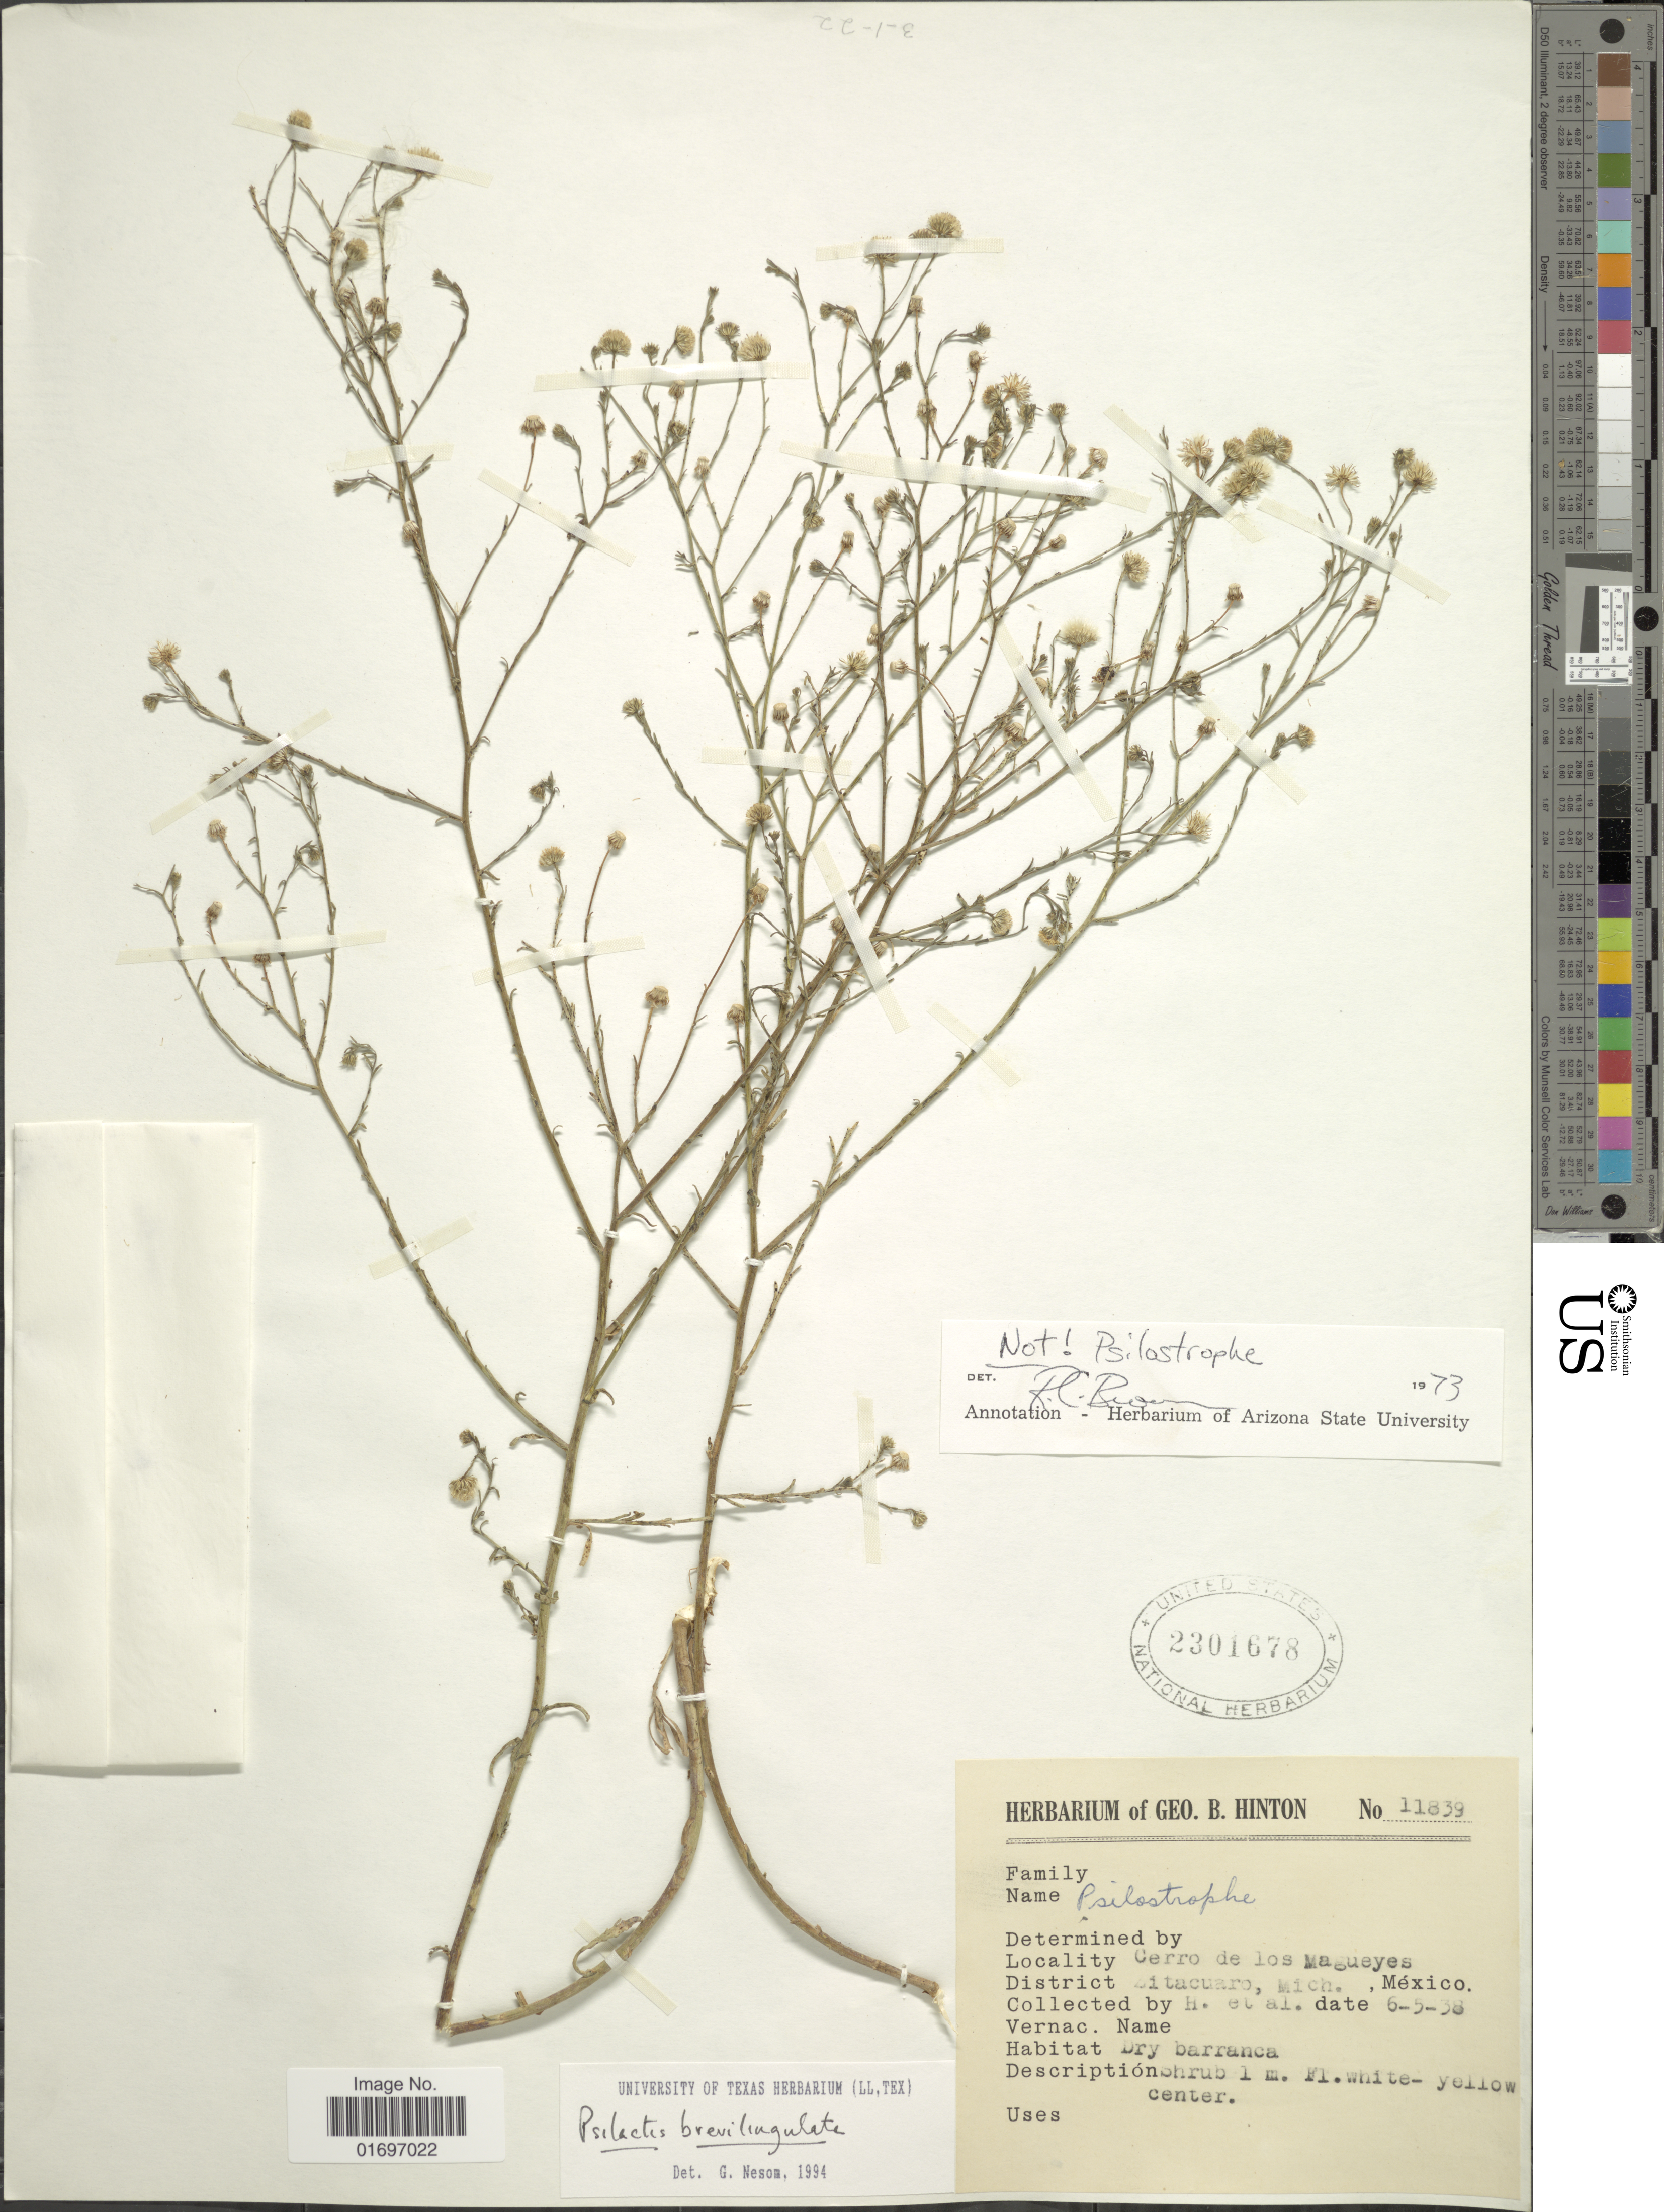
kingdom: Plantae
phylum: Tracheophyta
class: Magnoliopsida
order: Asterales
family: Asteraceae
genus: Psilactis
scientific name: Psilactis brevilingulata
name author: Sch. Bip. ex Hemsl.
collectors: G. B. Hinton & et al.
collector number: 11839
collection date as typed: Transcribed d/m/y: 6/5/38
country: Mexico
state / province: Michoacán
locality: Cerro de los Magueyes. District Zitacuaro, Mich., México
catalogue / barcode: US 2301678